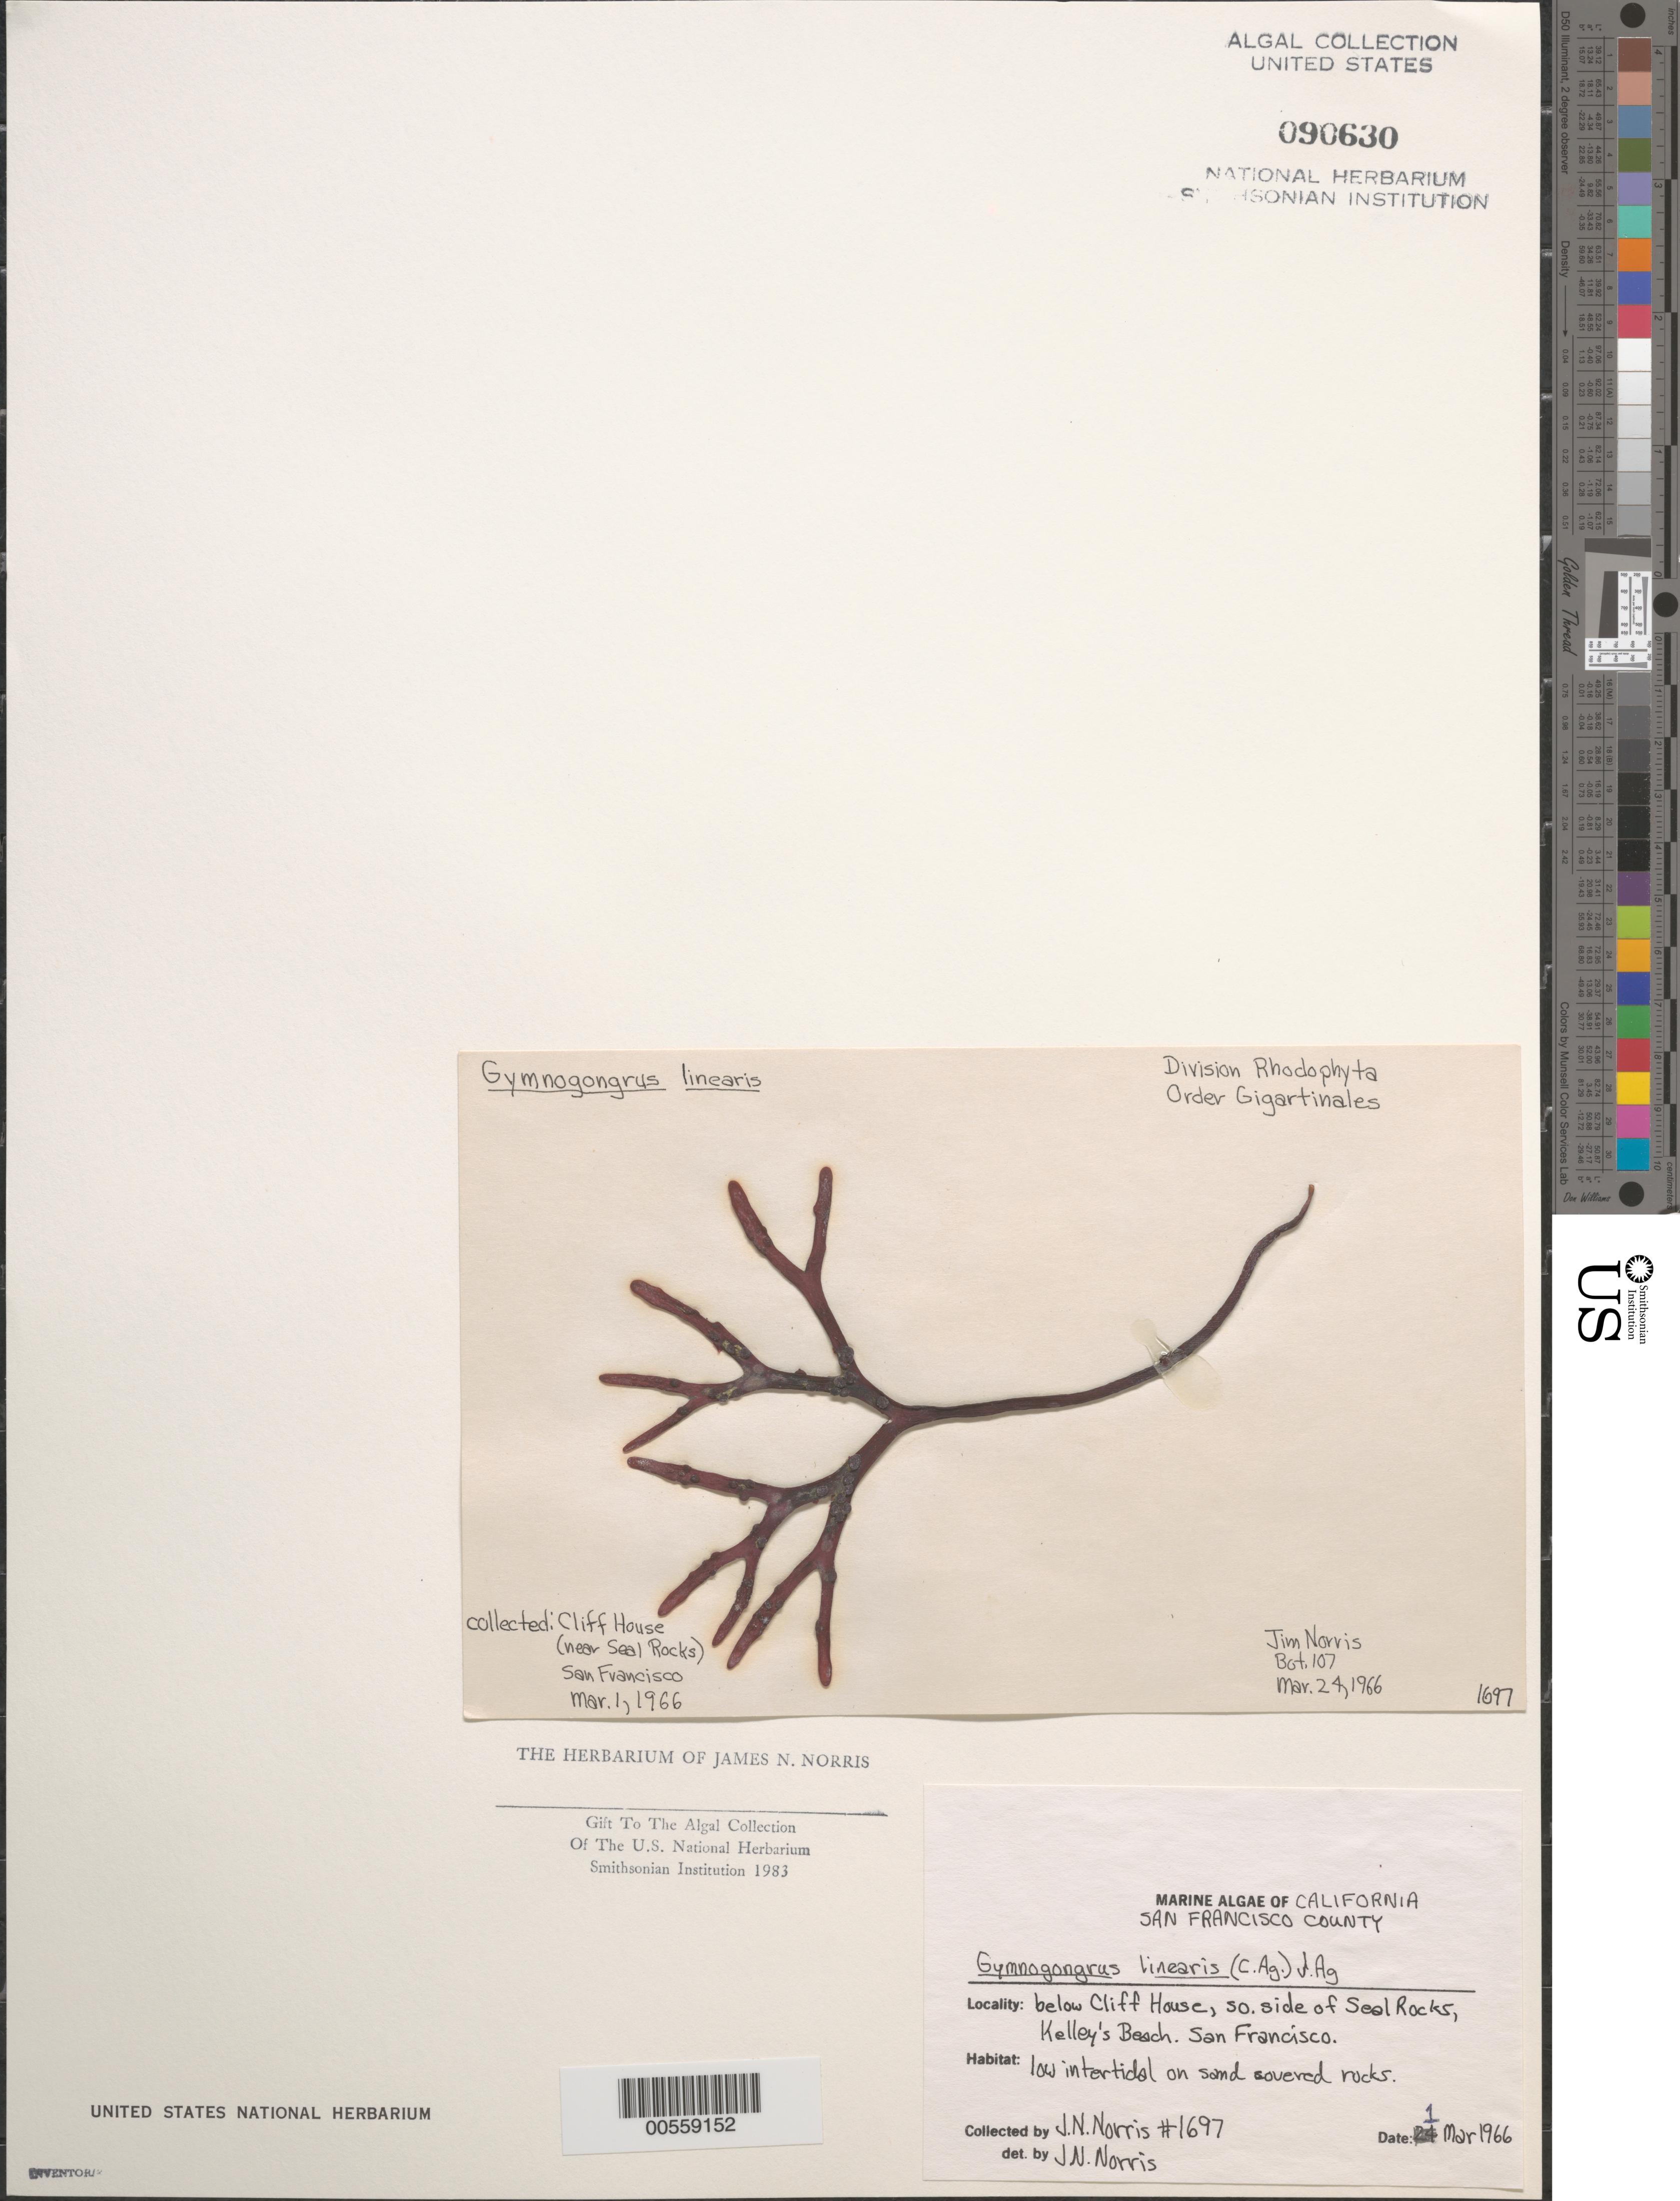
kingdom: Plantae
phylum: Rhodophyta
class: Florideophyceae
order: Gigartinales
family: Phyllophoraceae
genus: Ahnfeltiopsis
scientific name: Ahnfeltiopsis linearis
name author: (C. Agardh) P.C. Silva & DeCew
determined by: Algae name updating Project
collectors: J. N. Norris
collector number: JN-1697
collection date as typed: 01 Mar 1966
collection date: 1966-03-01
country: United States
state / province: California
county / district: San Francisco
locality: San Francisco, Cliff House, Kelley's Beach near Seal Rocks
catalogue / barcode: US 90630